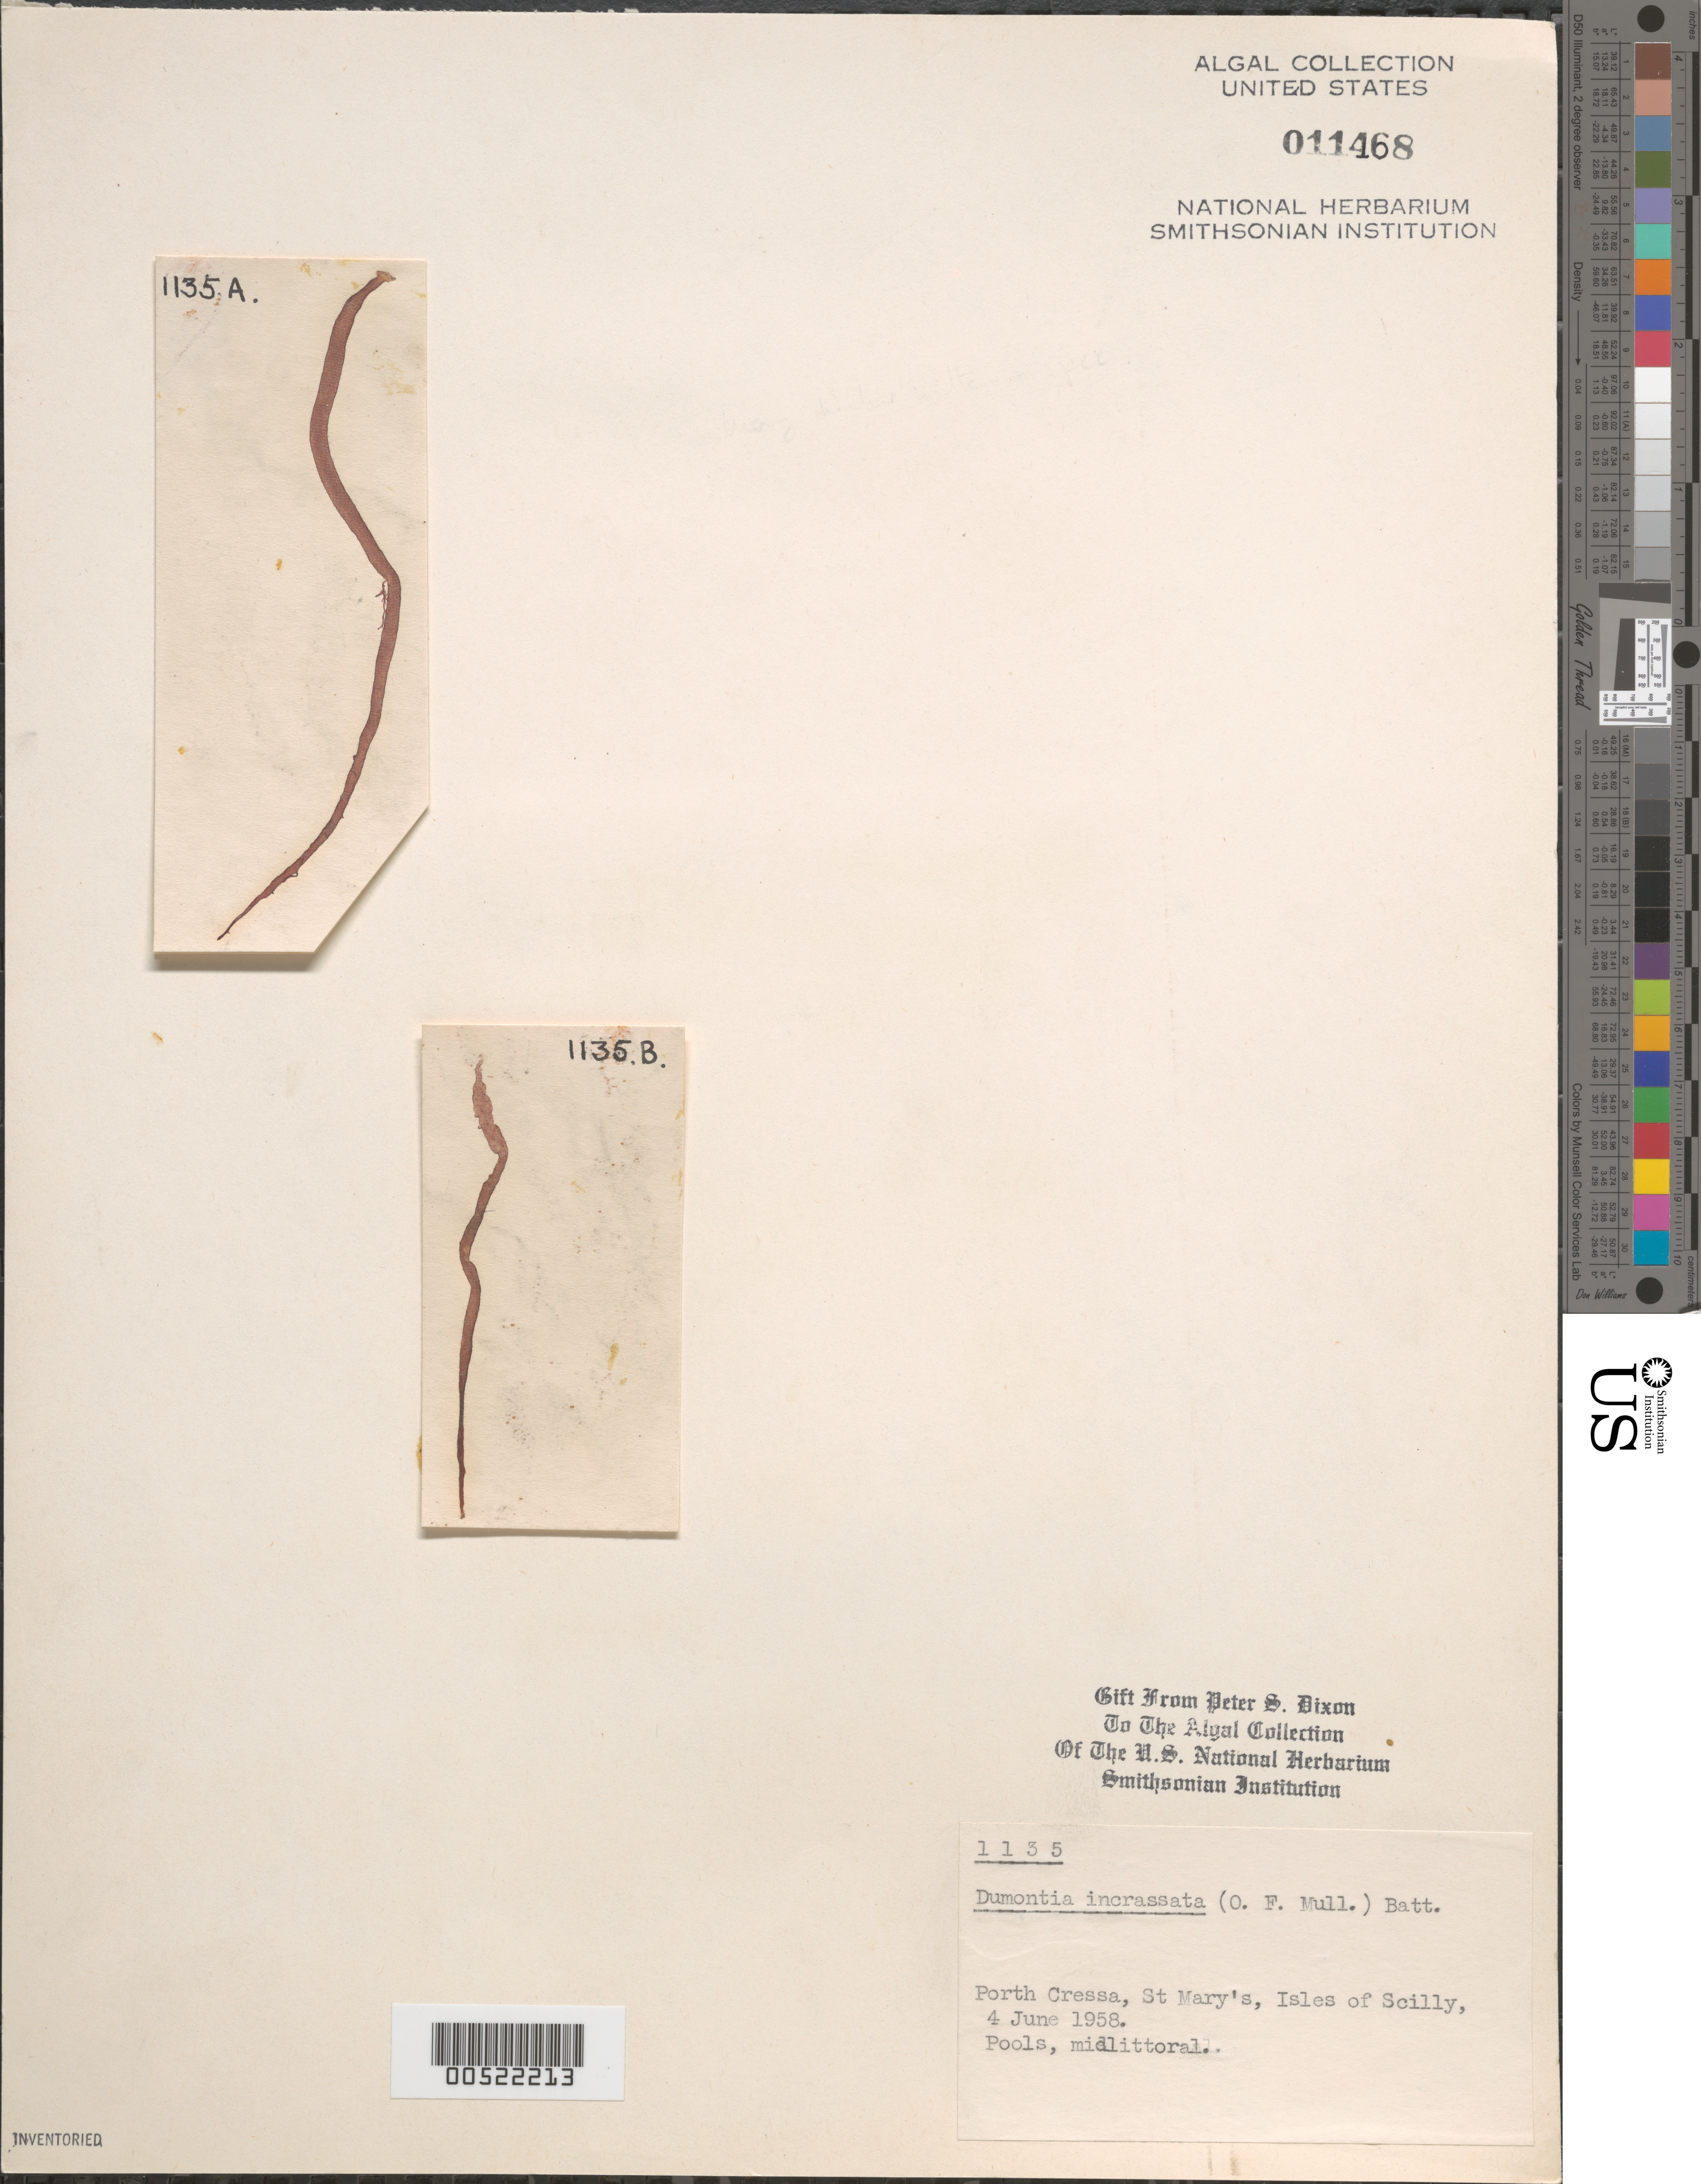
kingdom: Plantae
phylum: Rhodophyta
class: Florideophyceae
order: Gigartinales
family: Dumontiaceae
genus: Dumontia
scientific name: Dumontia contorta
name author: (S.G. Gmel.) Rupr.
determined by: Algae name updating Project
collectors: P. S. Dixon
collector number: PSD 1135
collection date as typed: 04 Jun 1958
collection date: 1958-06-04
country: United Kingdom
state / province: England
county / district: Council of the Isles of Scilly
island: St. Mary's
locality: Porth Cressa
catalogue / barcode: US 11468